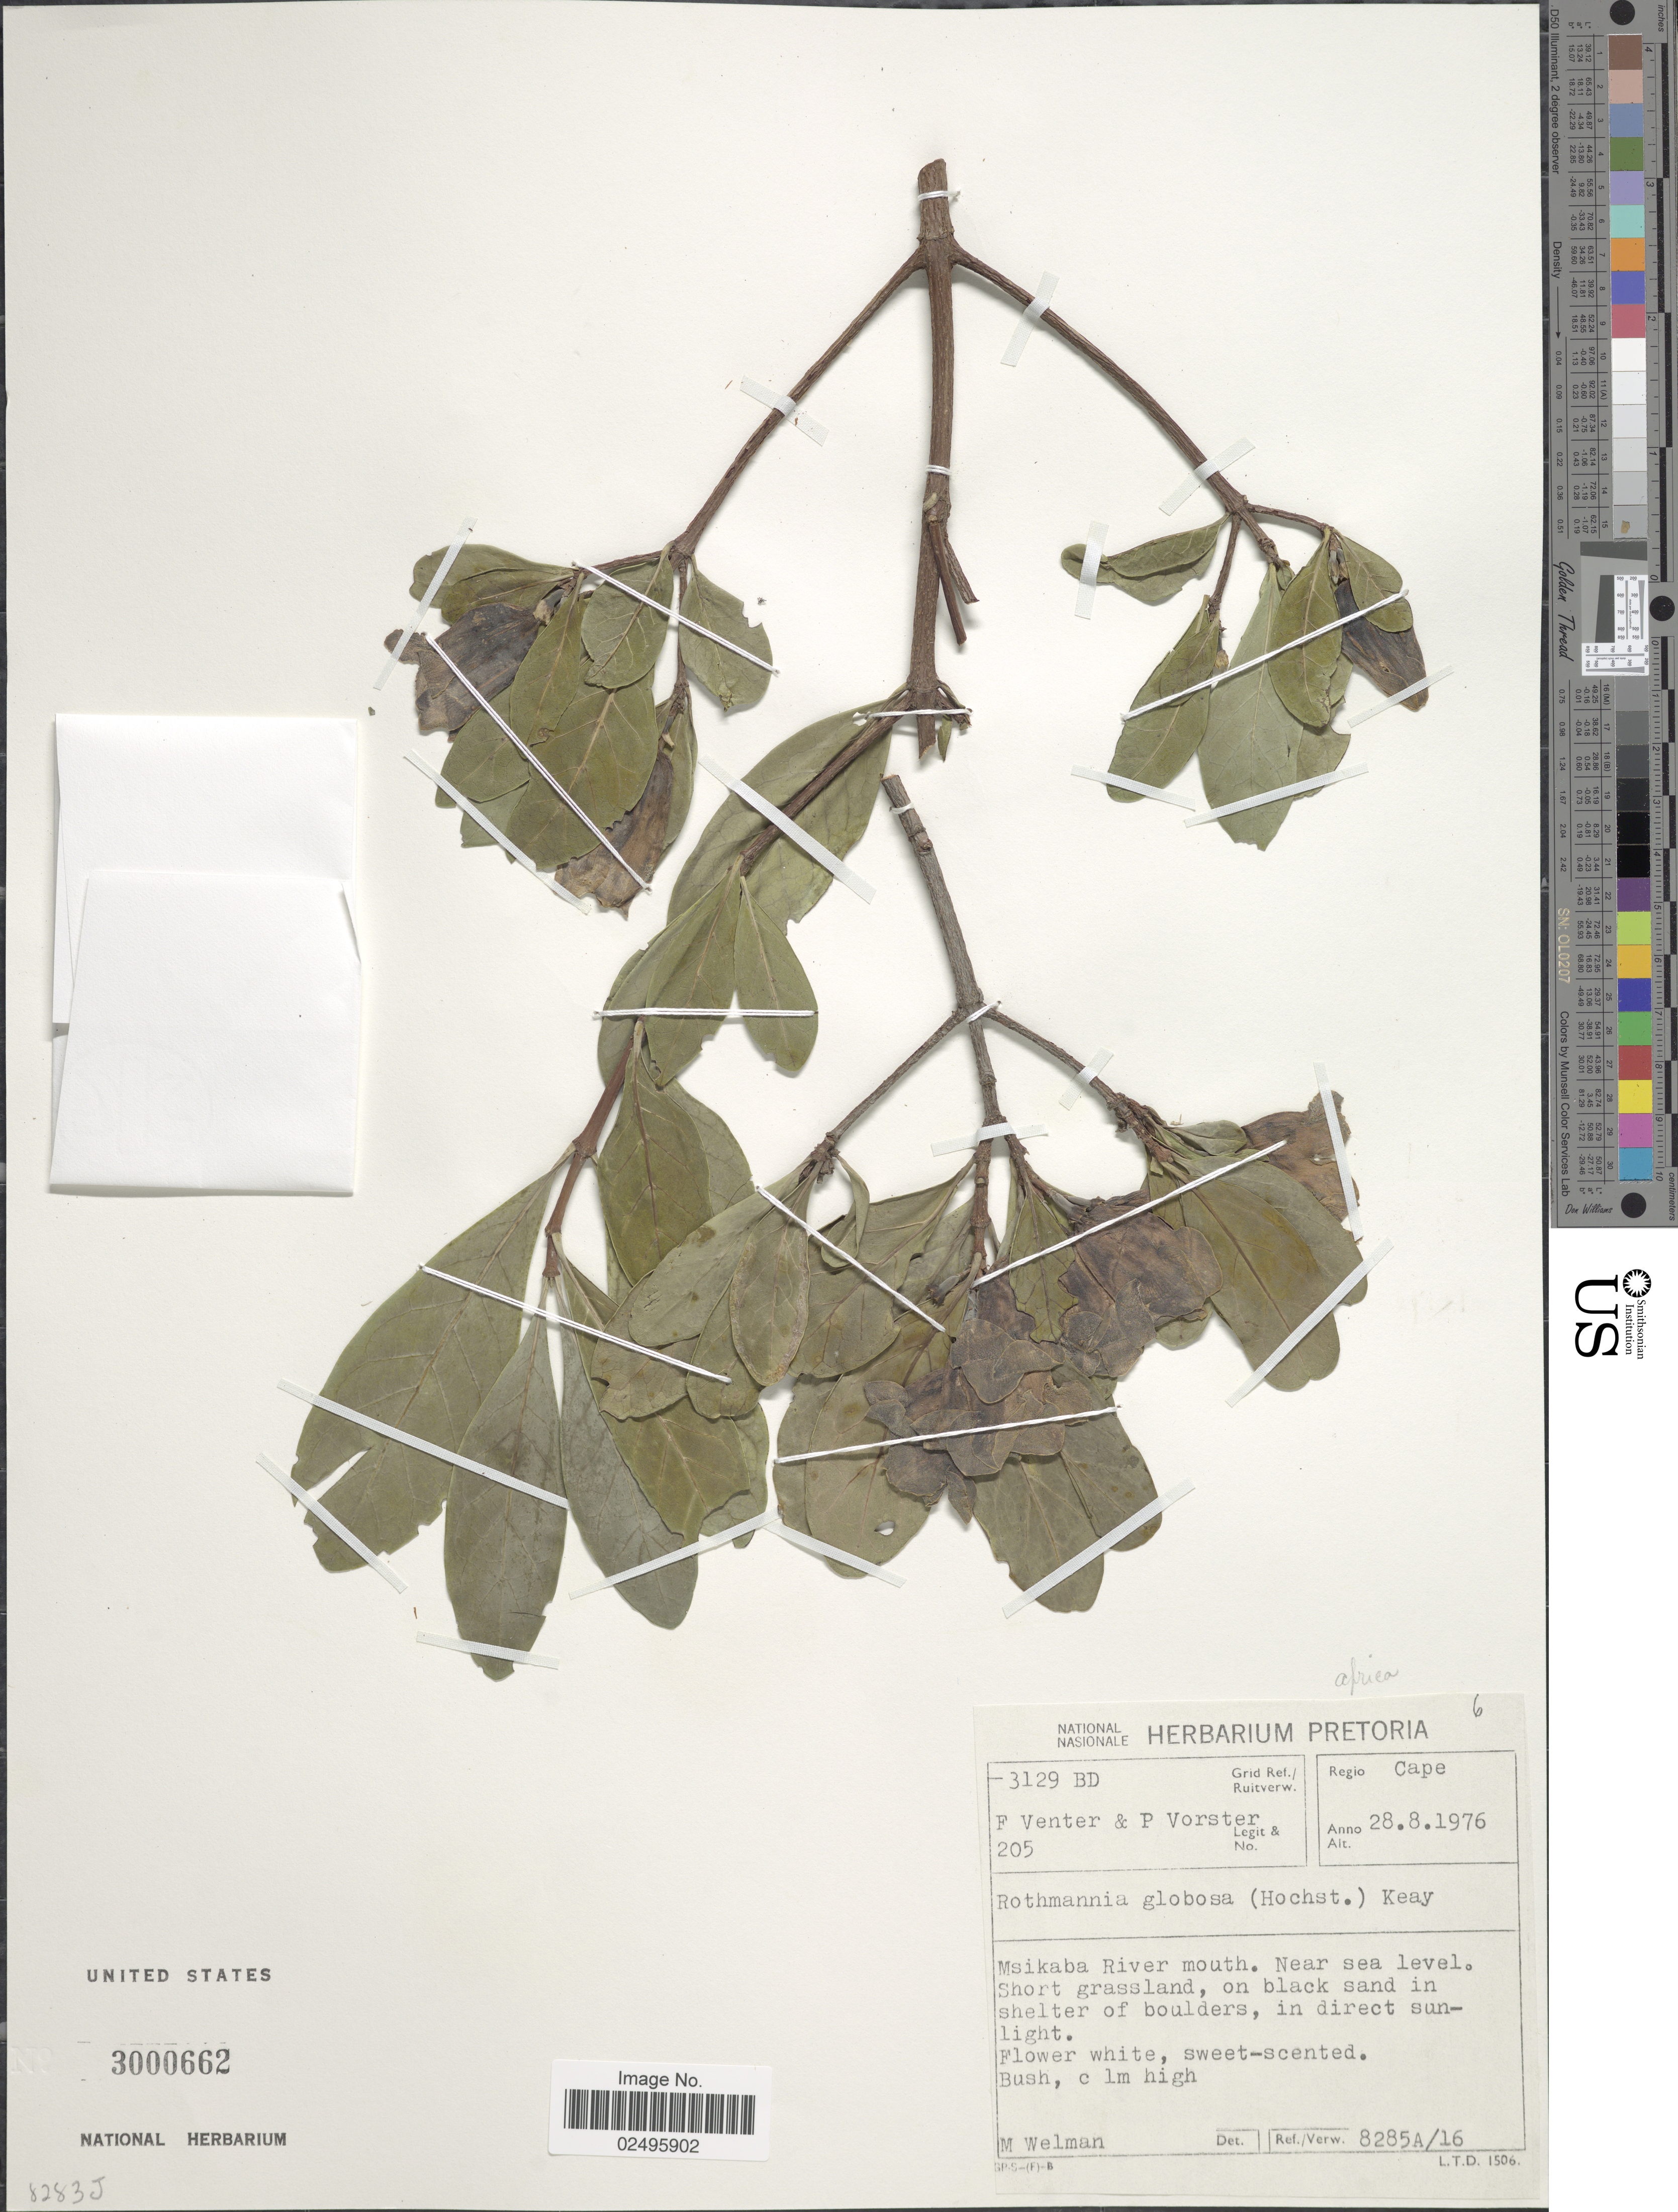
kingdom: Plantae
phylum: Tracheophyta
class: Magnoliopsida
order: Gentianales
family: Rubiaceae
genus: Rothmannia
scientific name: Rothmannia globosa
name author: (Hochst.) Keay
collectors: F. Venter & P. Vorster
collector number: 205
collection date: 1976-08-28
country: South Africa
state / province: Eastern Cape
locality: Regio Cape. Msikaba River mouth.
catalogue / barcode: US 3000662